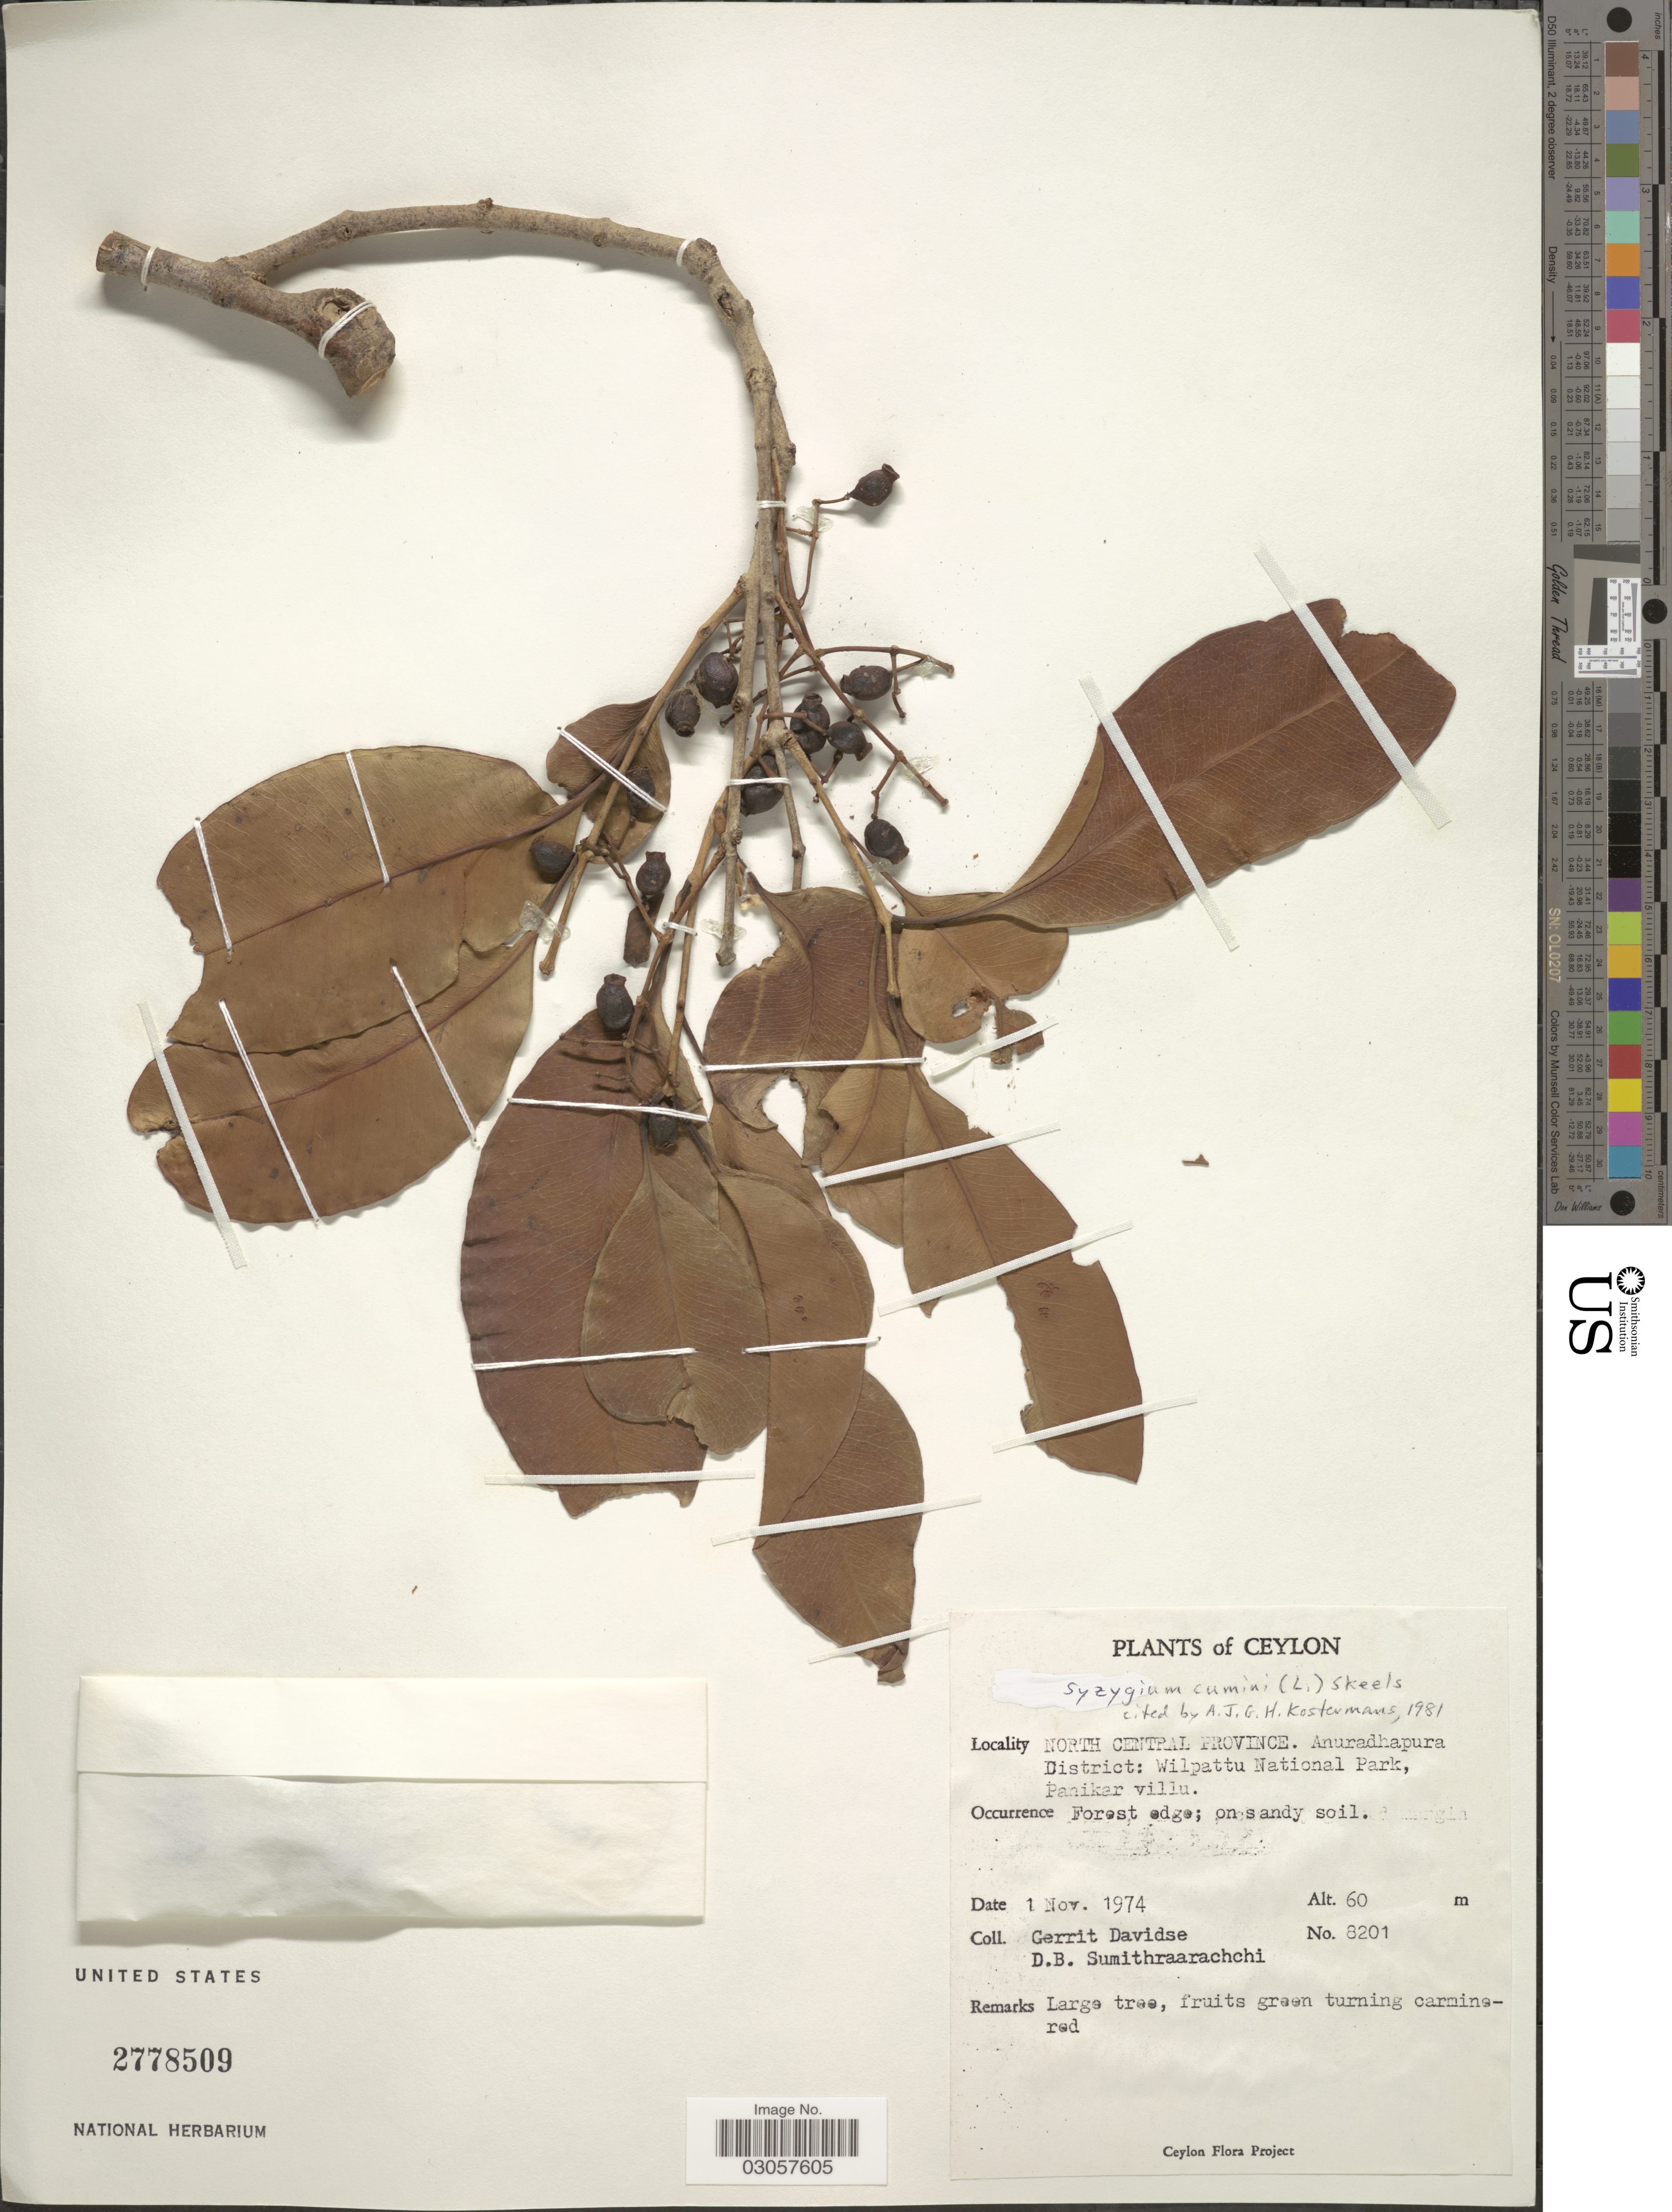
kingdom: Plantae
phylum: Tracheophyta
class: Magnoliopsida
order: Myrtales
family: Myrtaceae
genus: Syzygium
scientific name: Syzygium cumini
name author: (L.) Skeels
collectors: G. Davidse & D. B. Sumithraarachchi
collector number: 8201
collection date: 1974-11-01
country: Sri Lanka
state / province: North Central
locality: Ceylon. Anuradhapura District: Wilpattu National Park, Panikar villu.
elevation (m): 60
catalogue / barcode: US 2778509